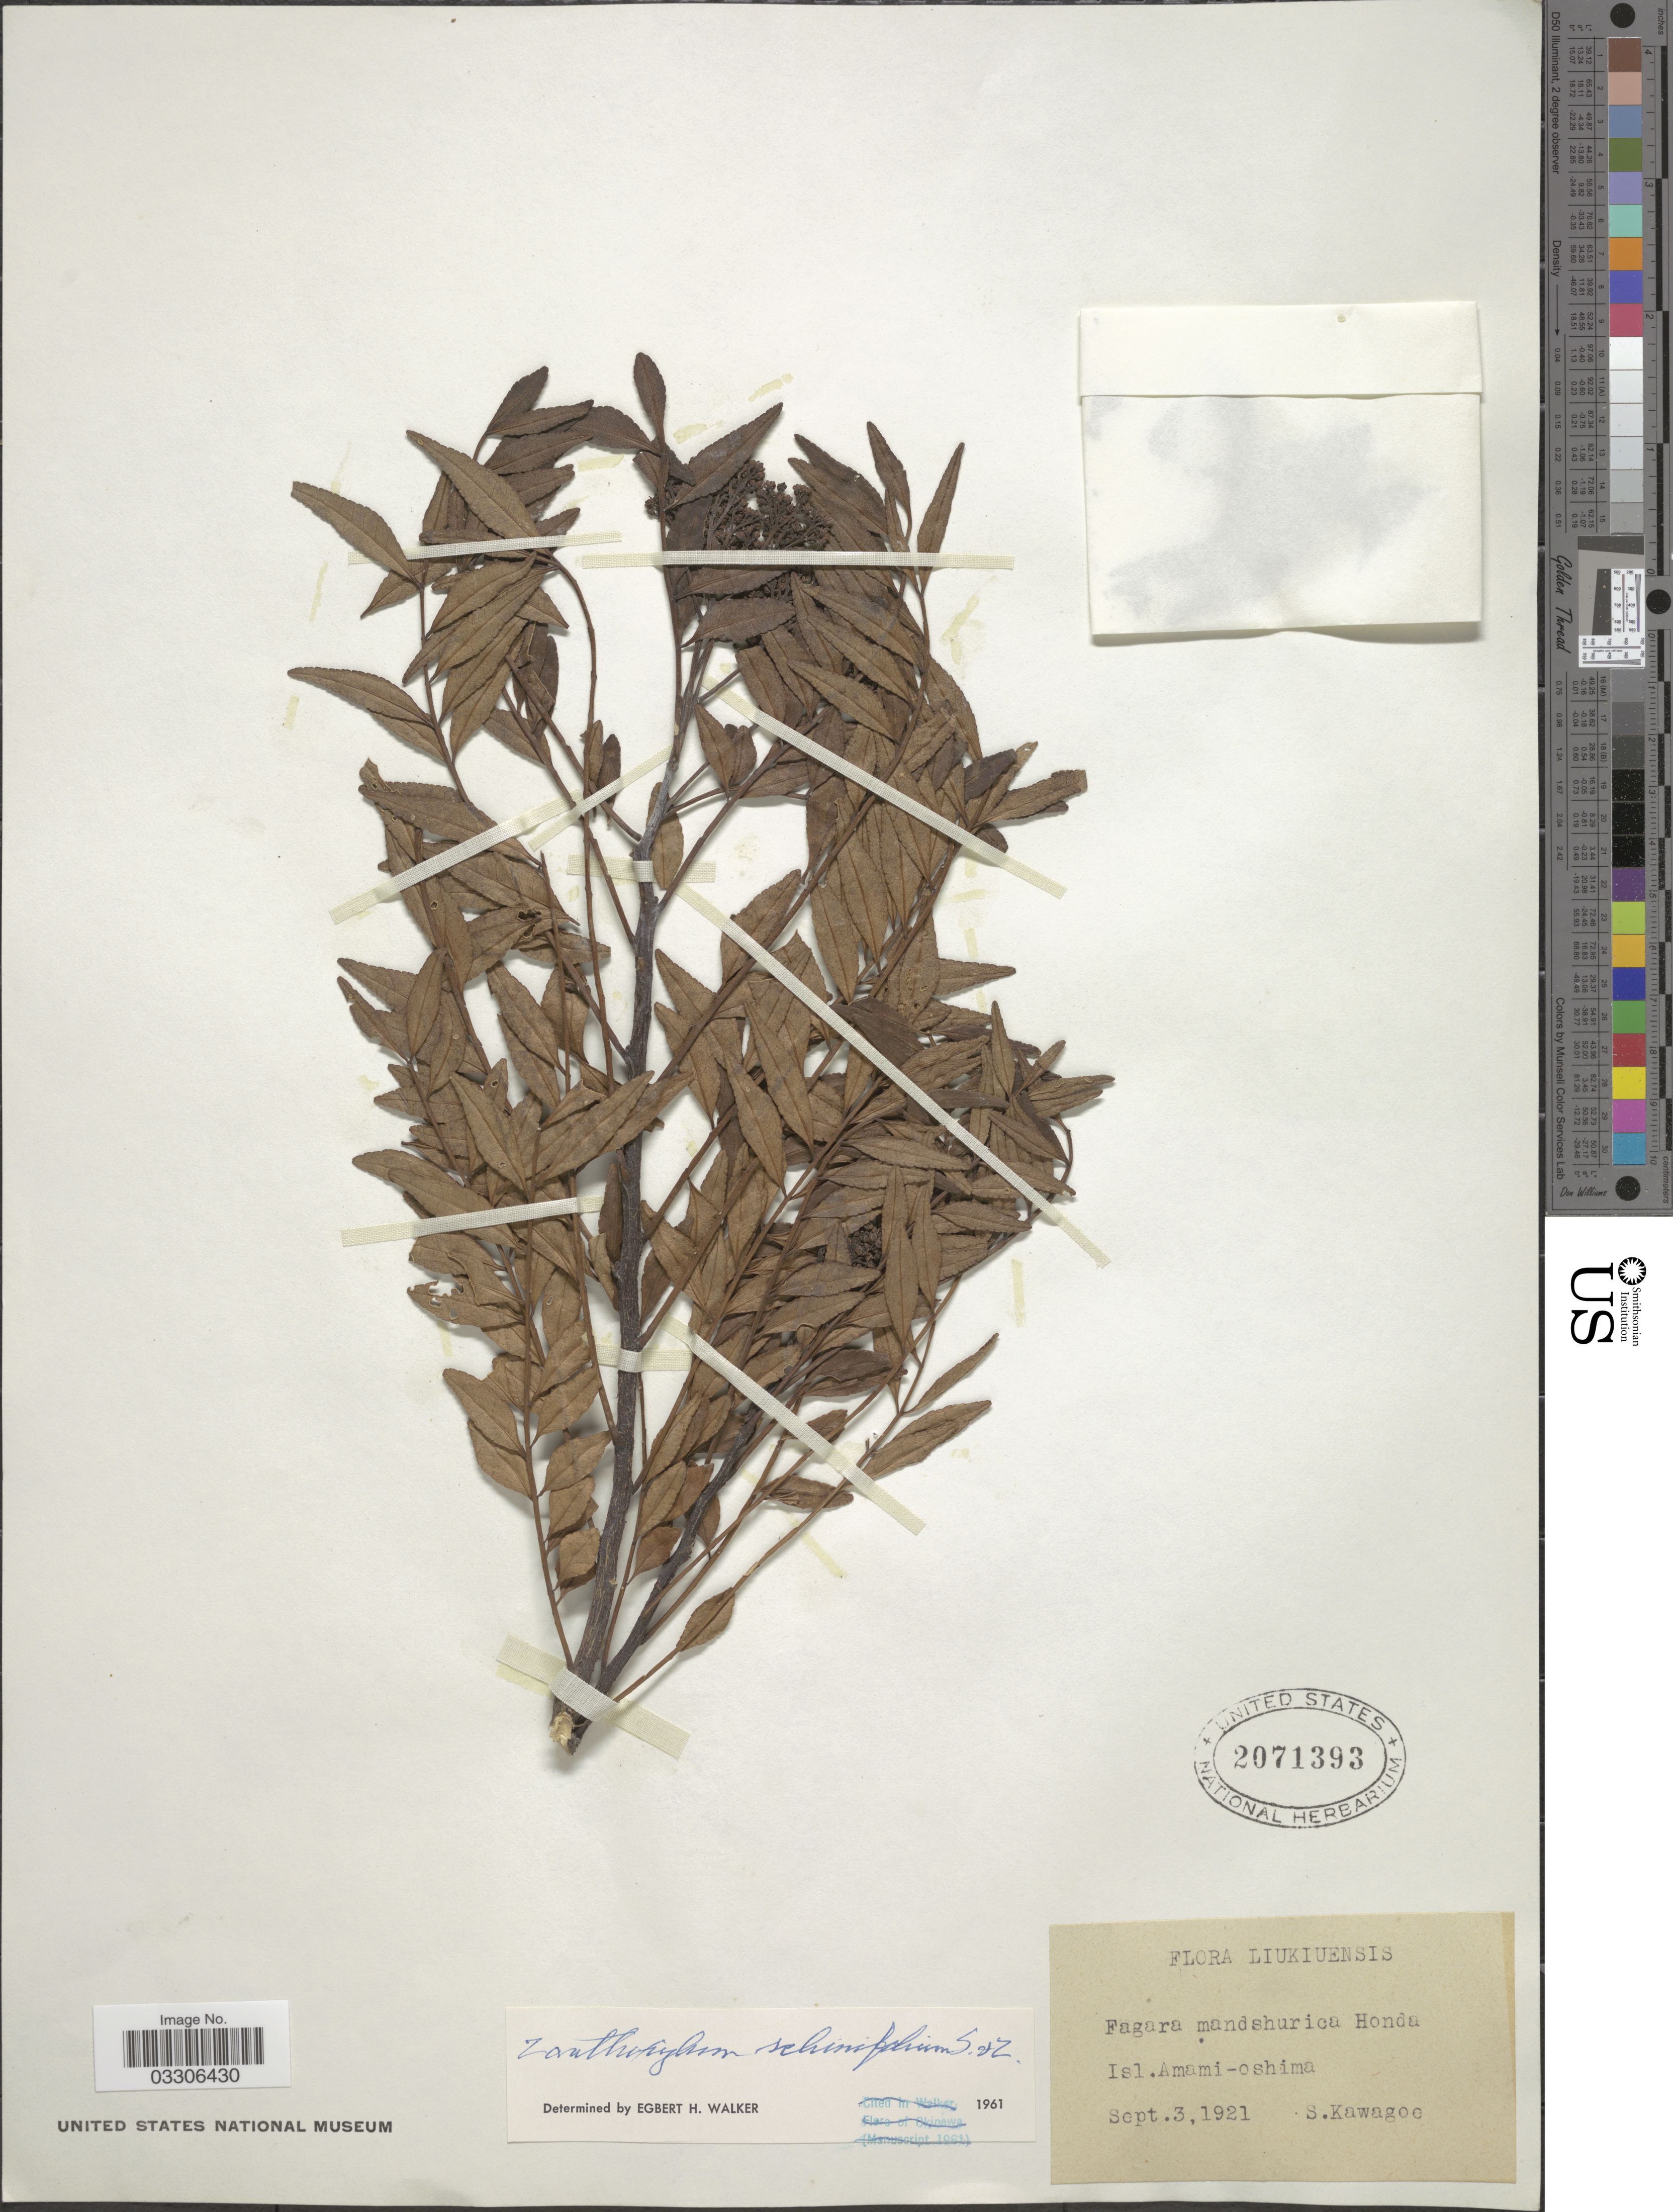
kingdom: Plantae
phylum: Tracheophyta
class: Magnoliopsida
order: Sapindales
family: Rutaceae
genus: Zanthoxylum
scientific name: Zanthoxylum schinifolium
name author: Siebold & Zucc.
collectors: S. Kawagoe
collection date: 1921-09-03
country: Japan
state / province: Okinawa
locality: Liukiuensis. Isl. Amami-oshima.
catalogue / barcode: US 2071393